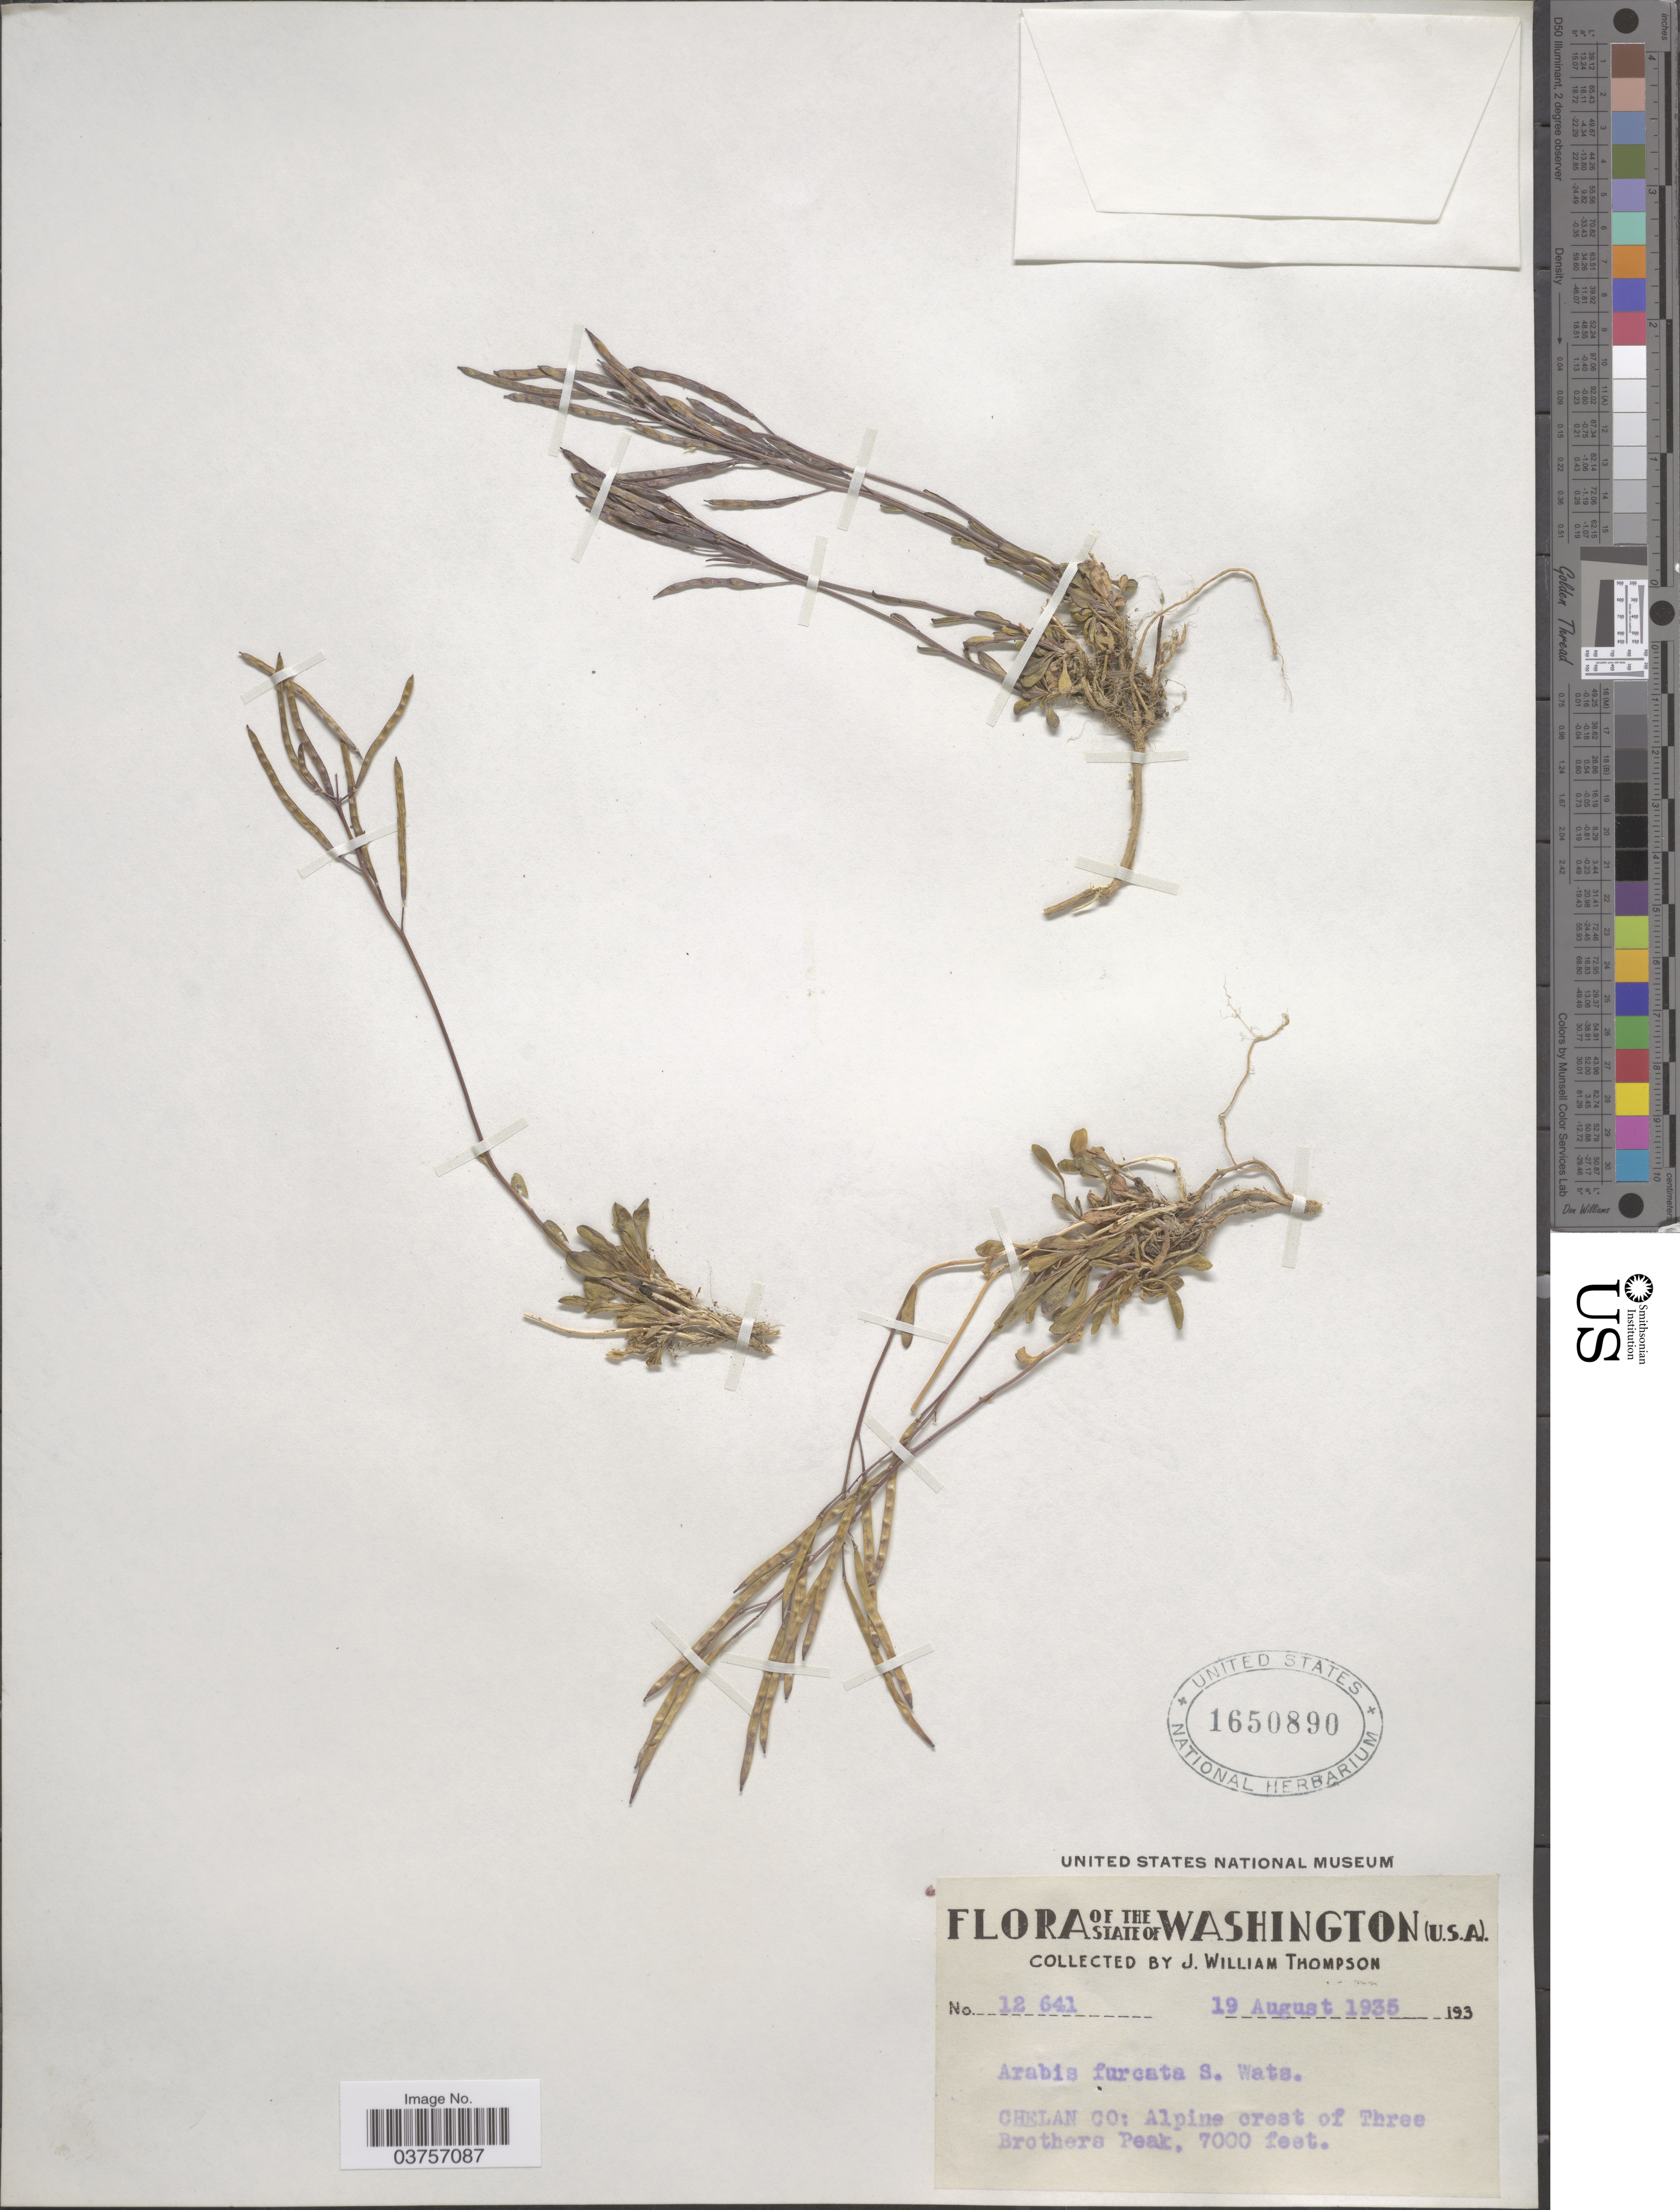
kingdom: Plantae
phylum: Tracheophyta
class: Magnoliopsida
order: Brassicales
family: Brassicaceae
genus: Arabis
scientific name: Arabis furcata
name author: S. Watson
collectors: J. W. Thompson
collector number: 12641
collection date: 1935-08-19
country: United States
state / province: Washington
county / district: Chelan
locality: Chelan Co: Alpine crest of Three Brothers Peak.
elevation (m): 2134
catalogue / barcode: US 1650890